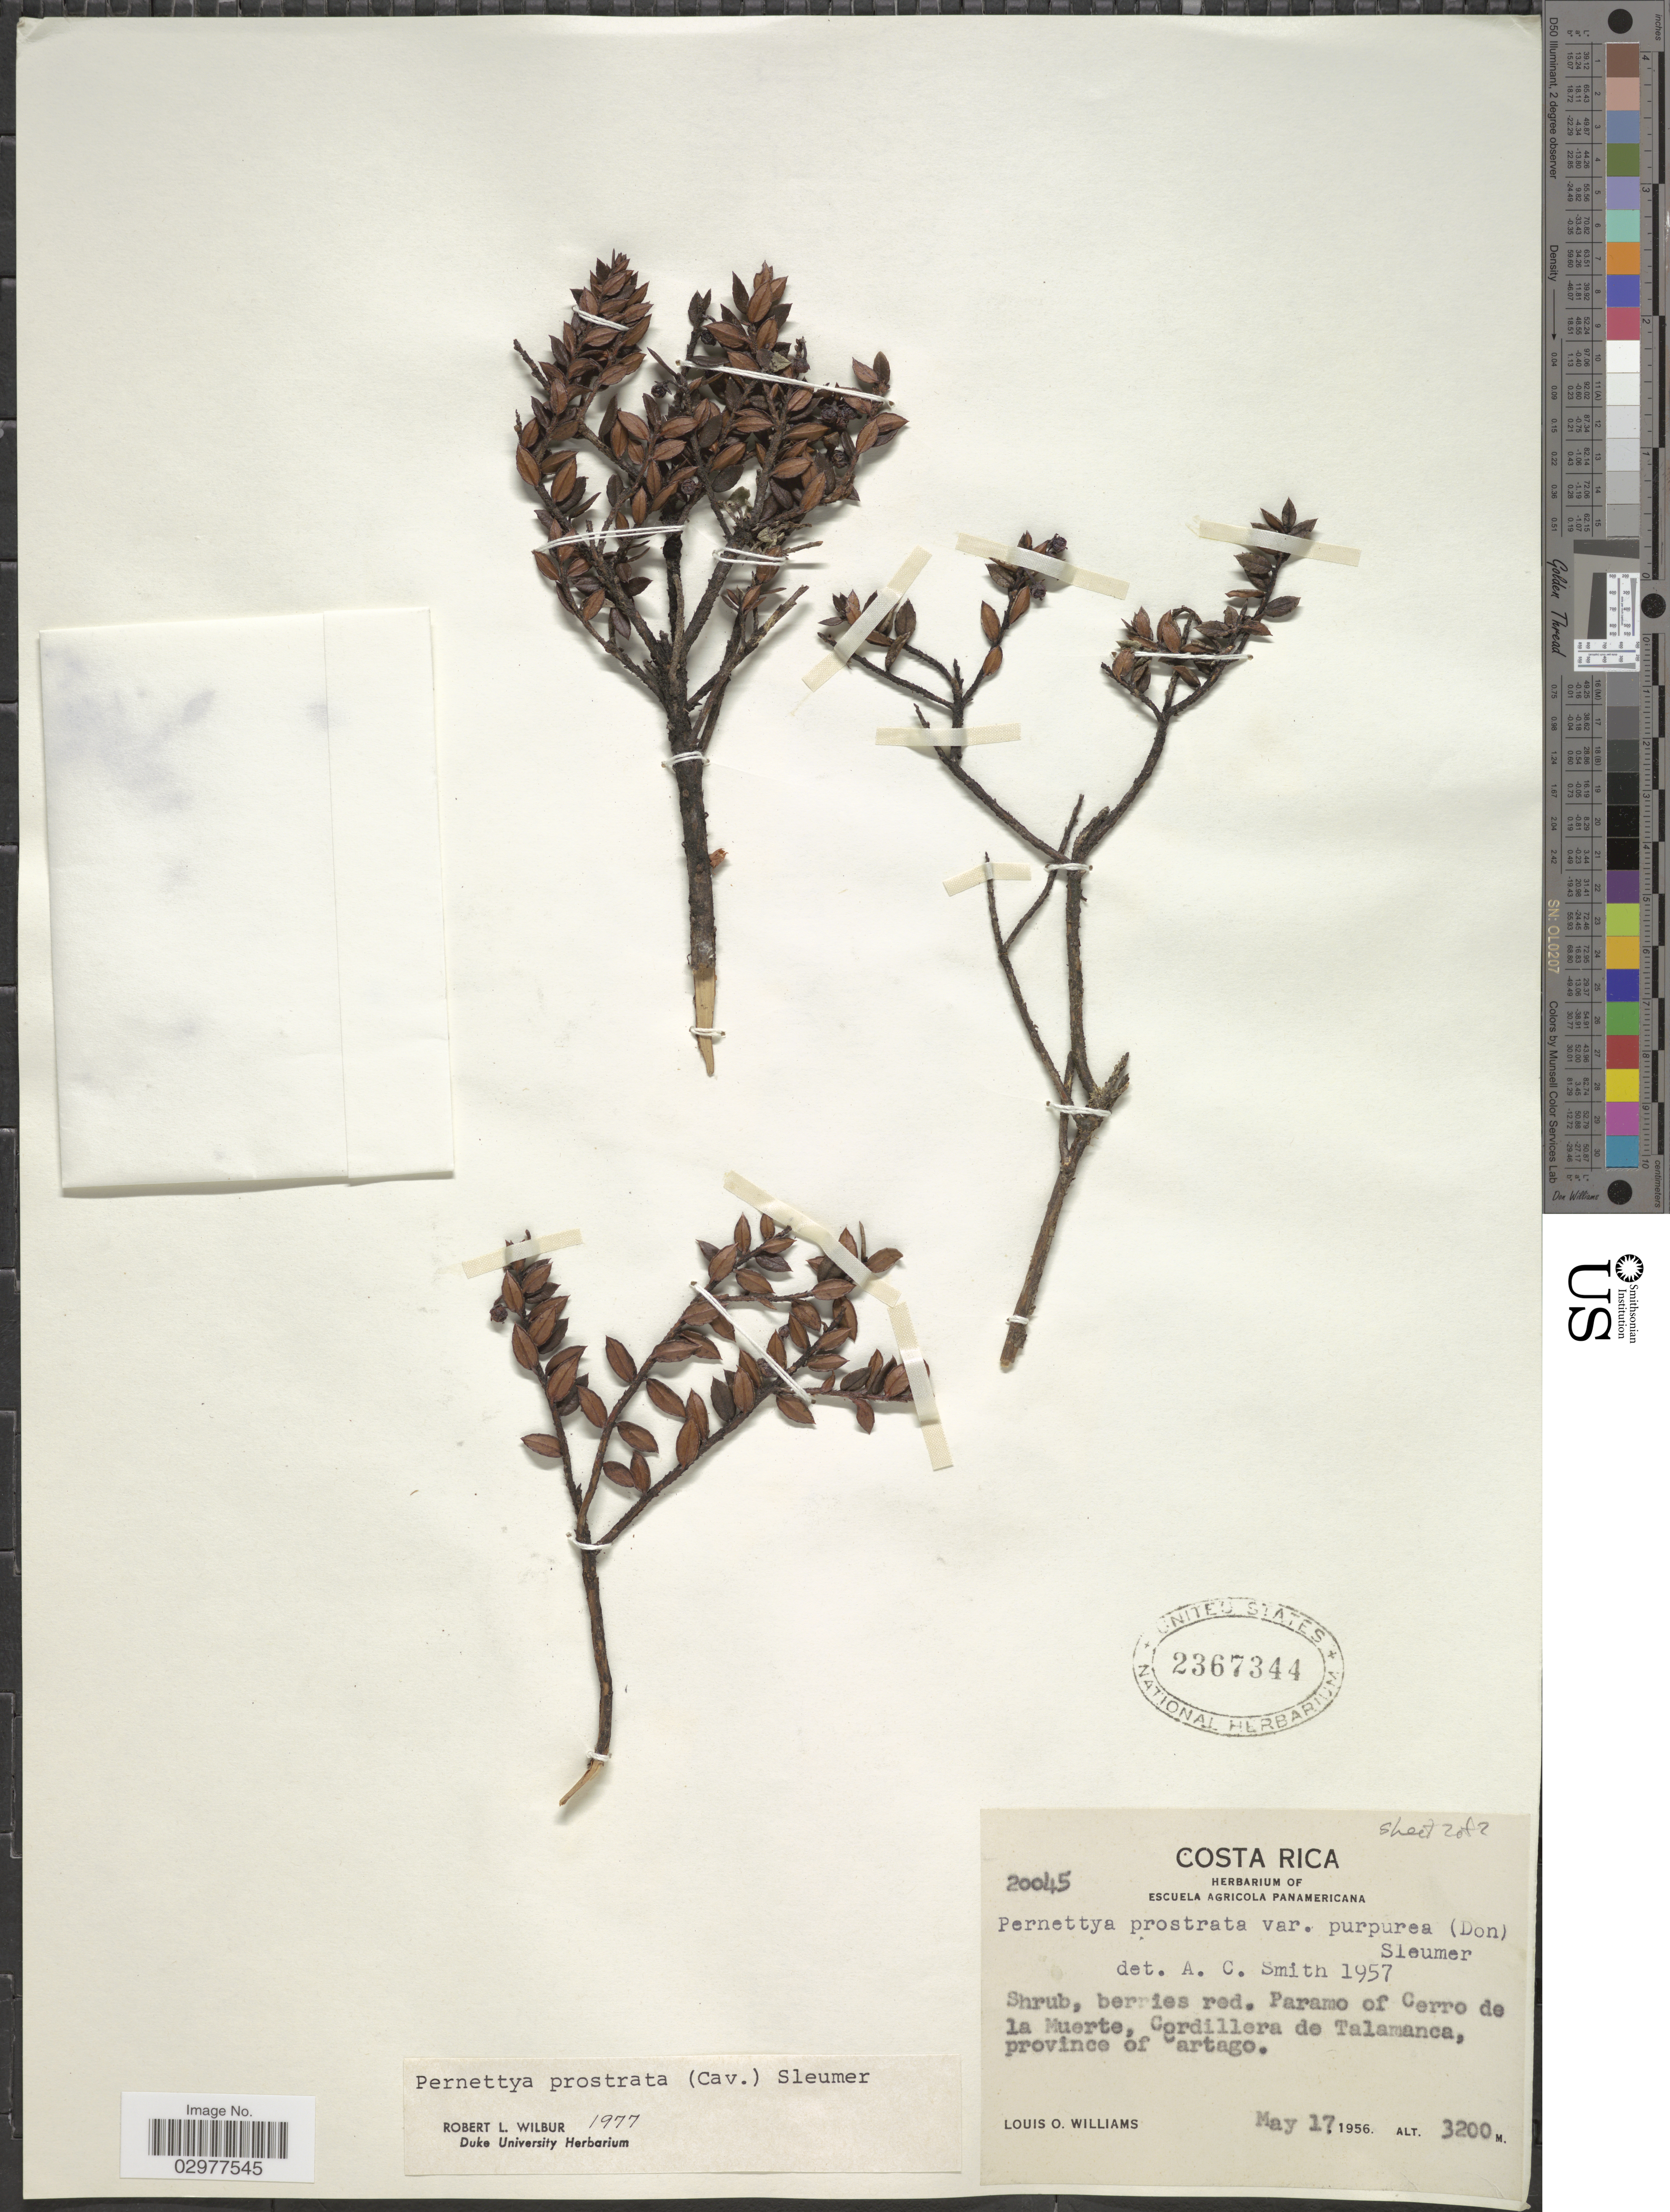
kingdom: Plantae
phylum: Tracheophyta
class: Magnoliopsida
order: Ericales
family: Ericaceae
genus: Pernettya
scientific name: Pernettya prostrata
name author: (Cav.) DC.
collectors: L. O. Williams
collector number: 20045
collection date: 1956-05-17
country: Costa Rica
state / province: Cartago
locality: Paramo of Cerro de la Muerte, Cordillera de Talamanca.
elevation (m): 3200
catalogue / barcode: US 2367344